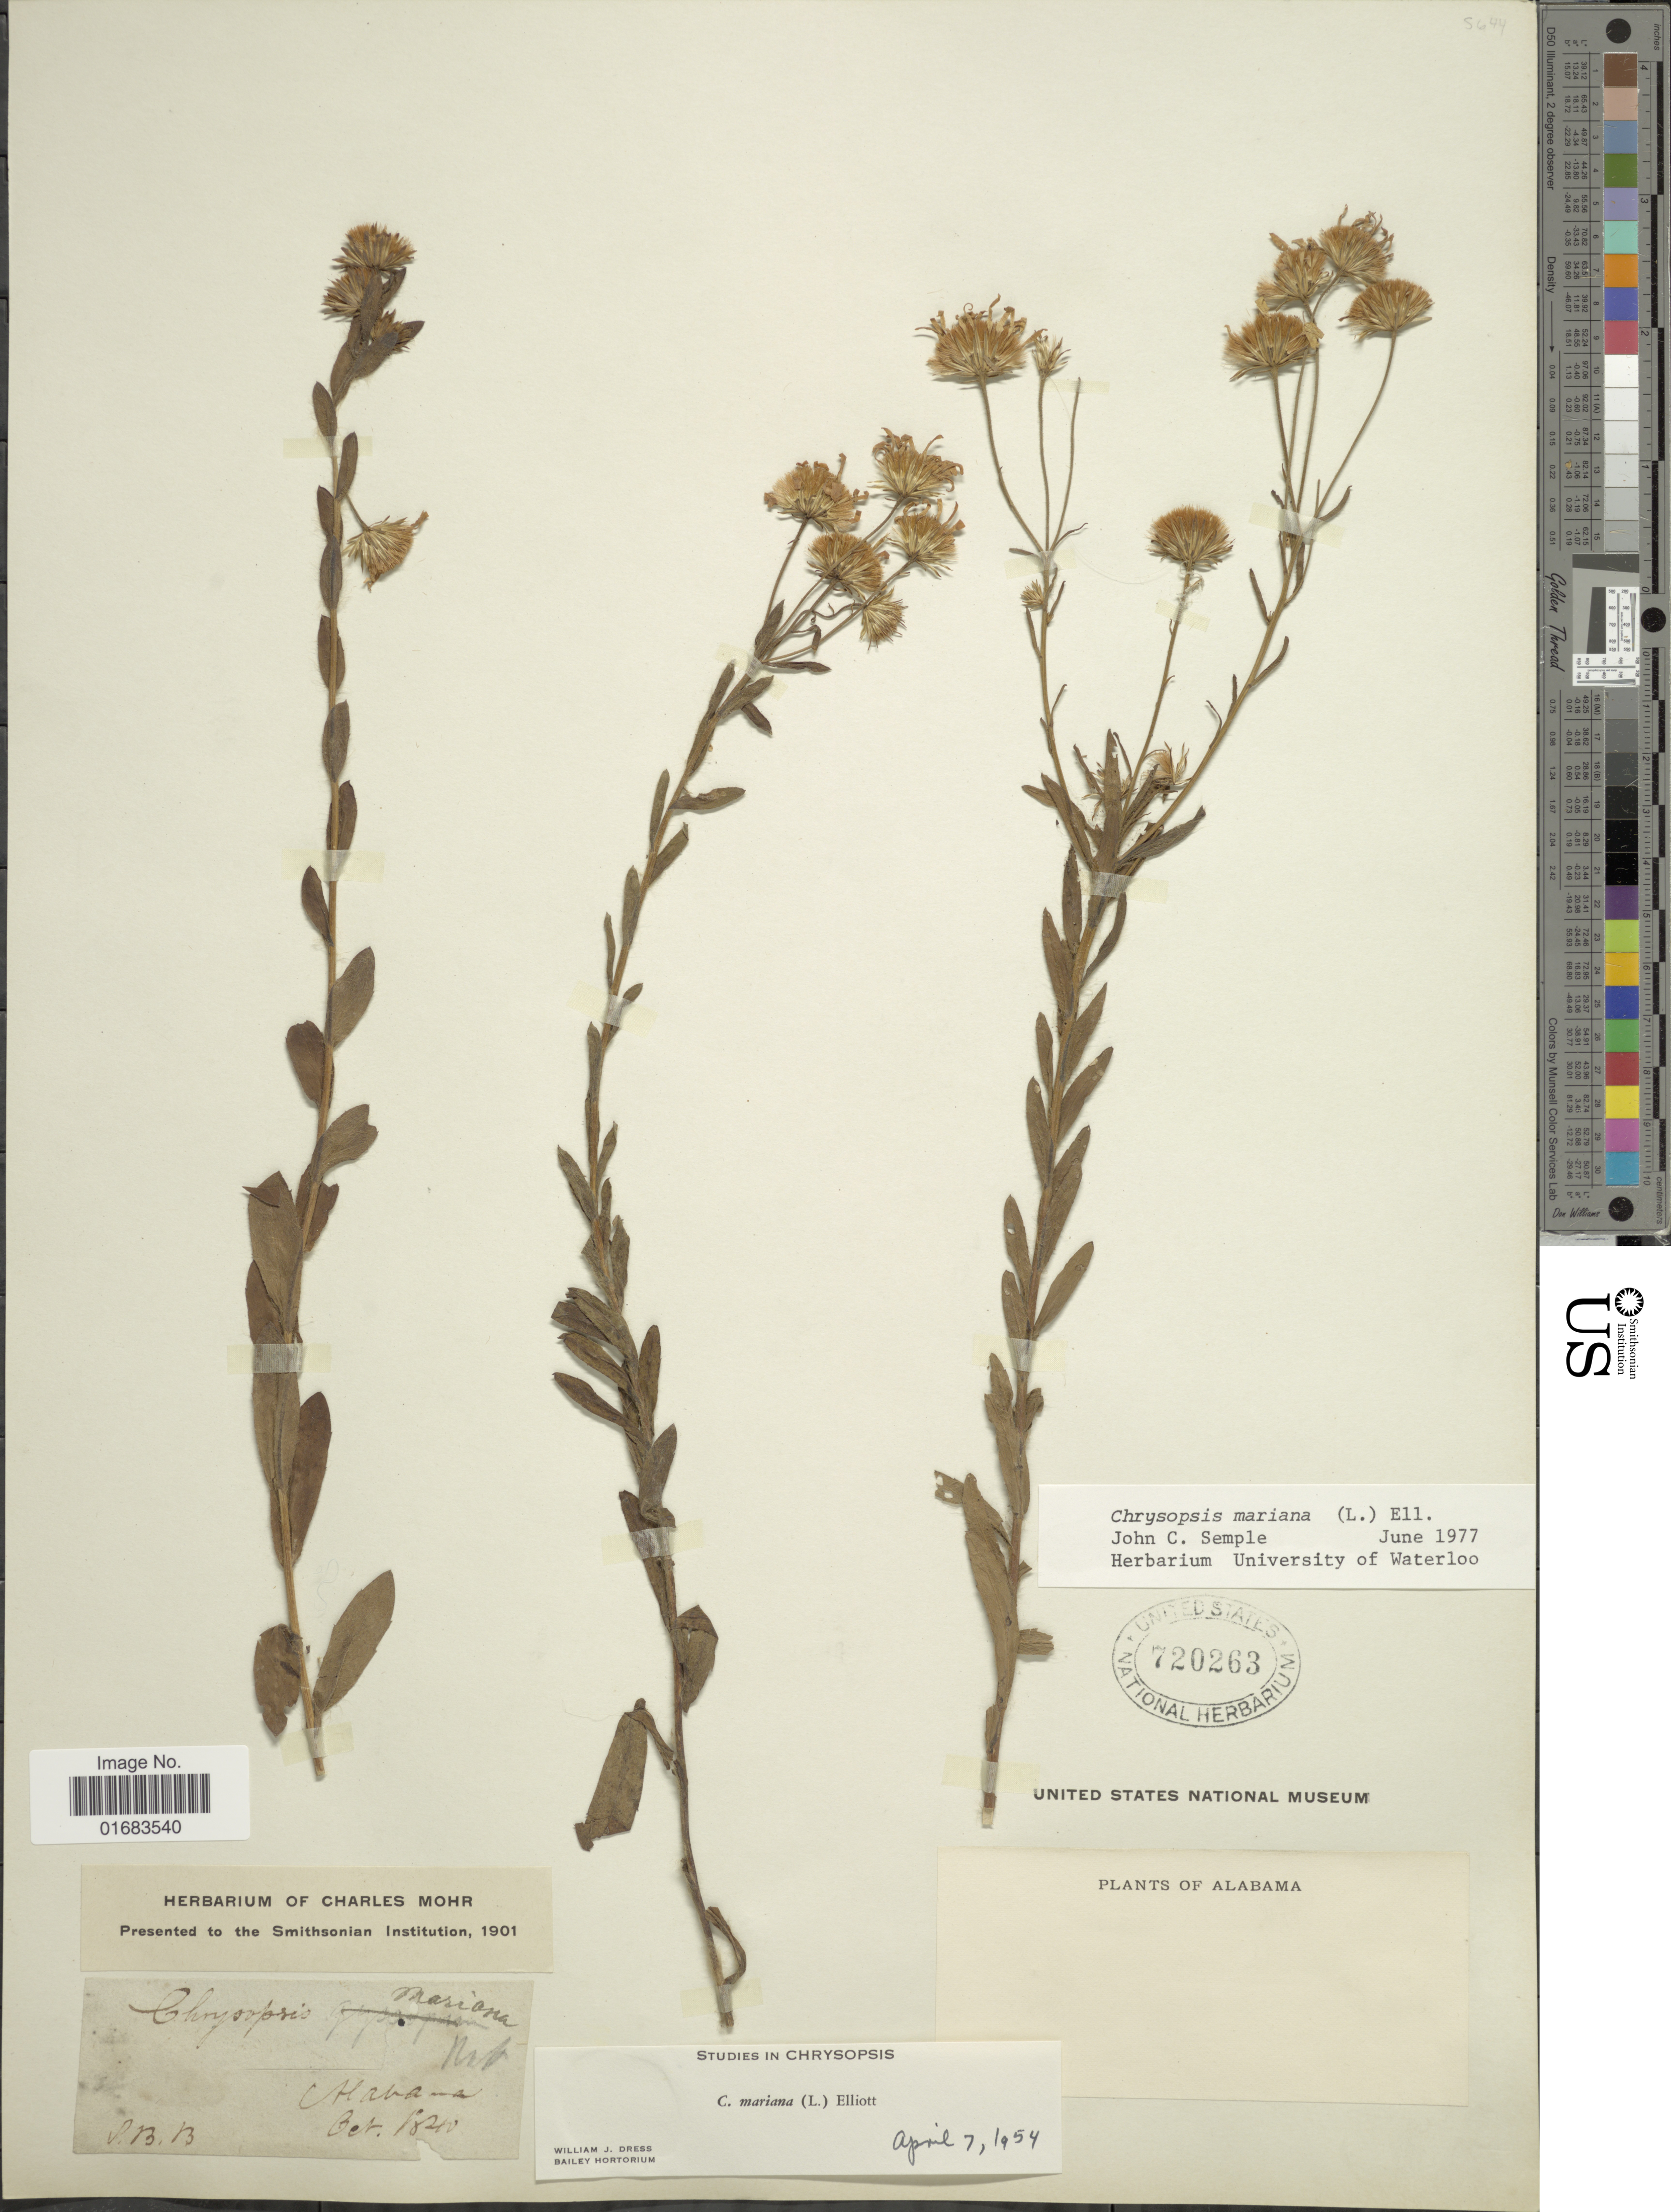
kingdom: Plantae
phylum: Tracheophyta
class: Magnoliopsida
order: Asterales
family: Asteraceae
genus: Chrysopsis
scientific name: Chrysopsis mariana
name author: (L.) Elliott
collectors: S. B. B.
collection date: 1840-10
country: United States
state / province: Alabama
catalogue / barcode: US 720263